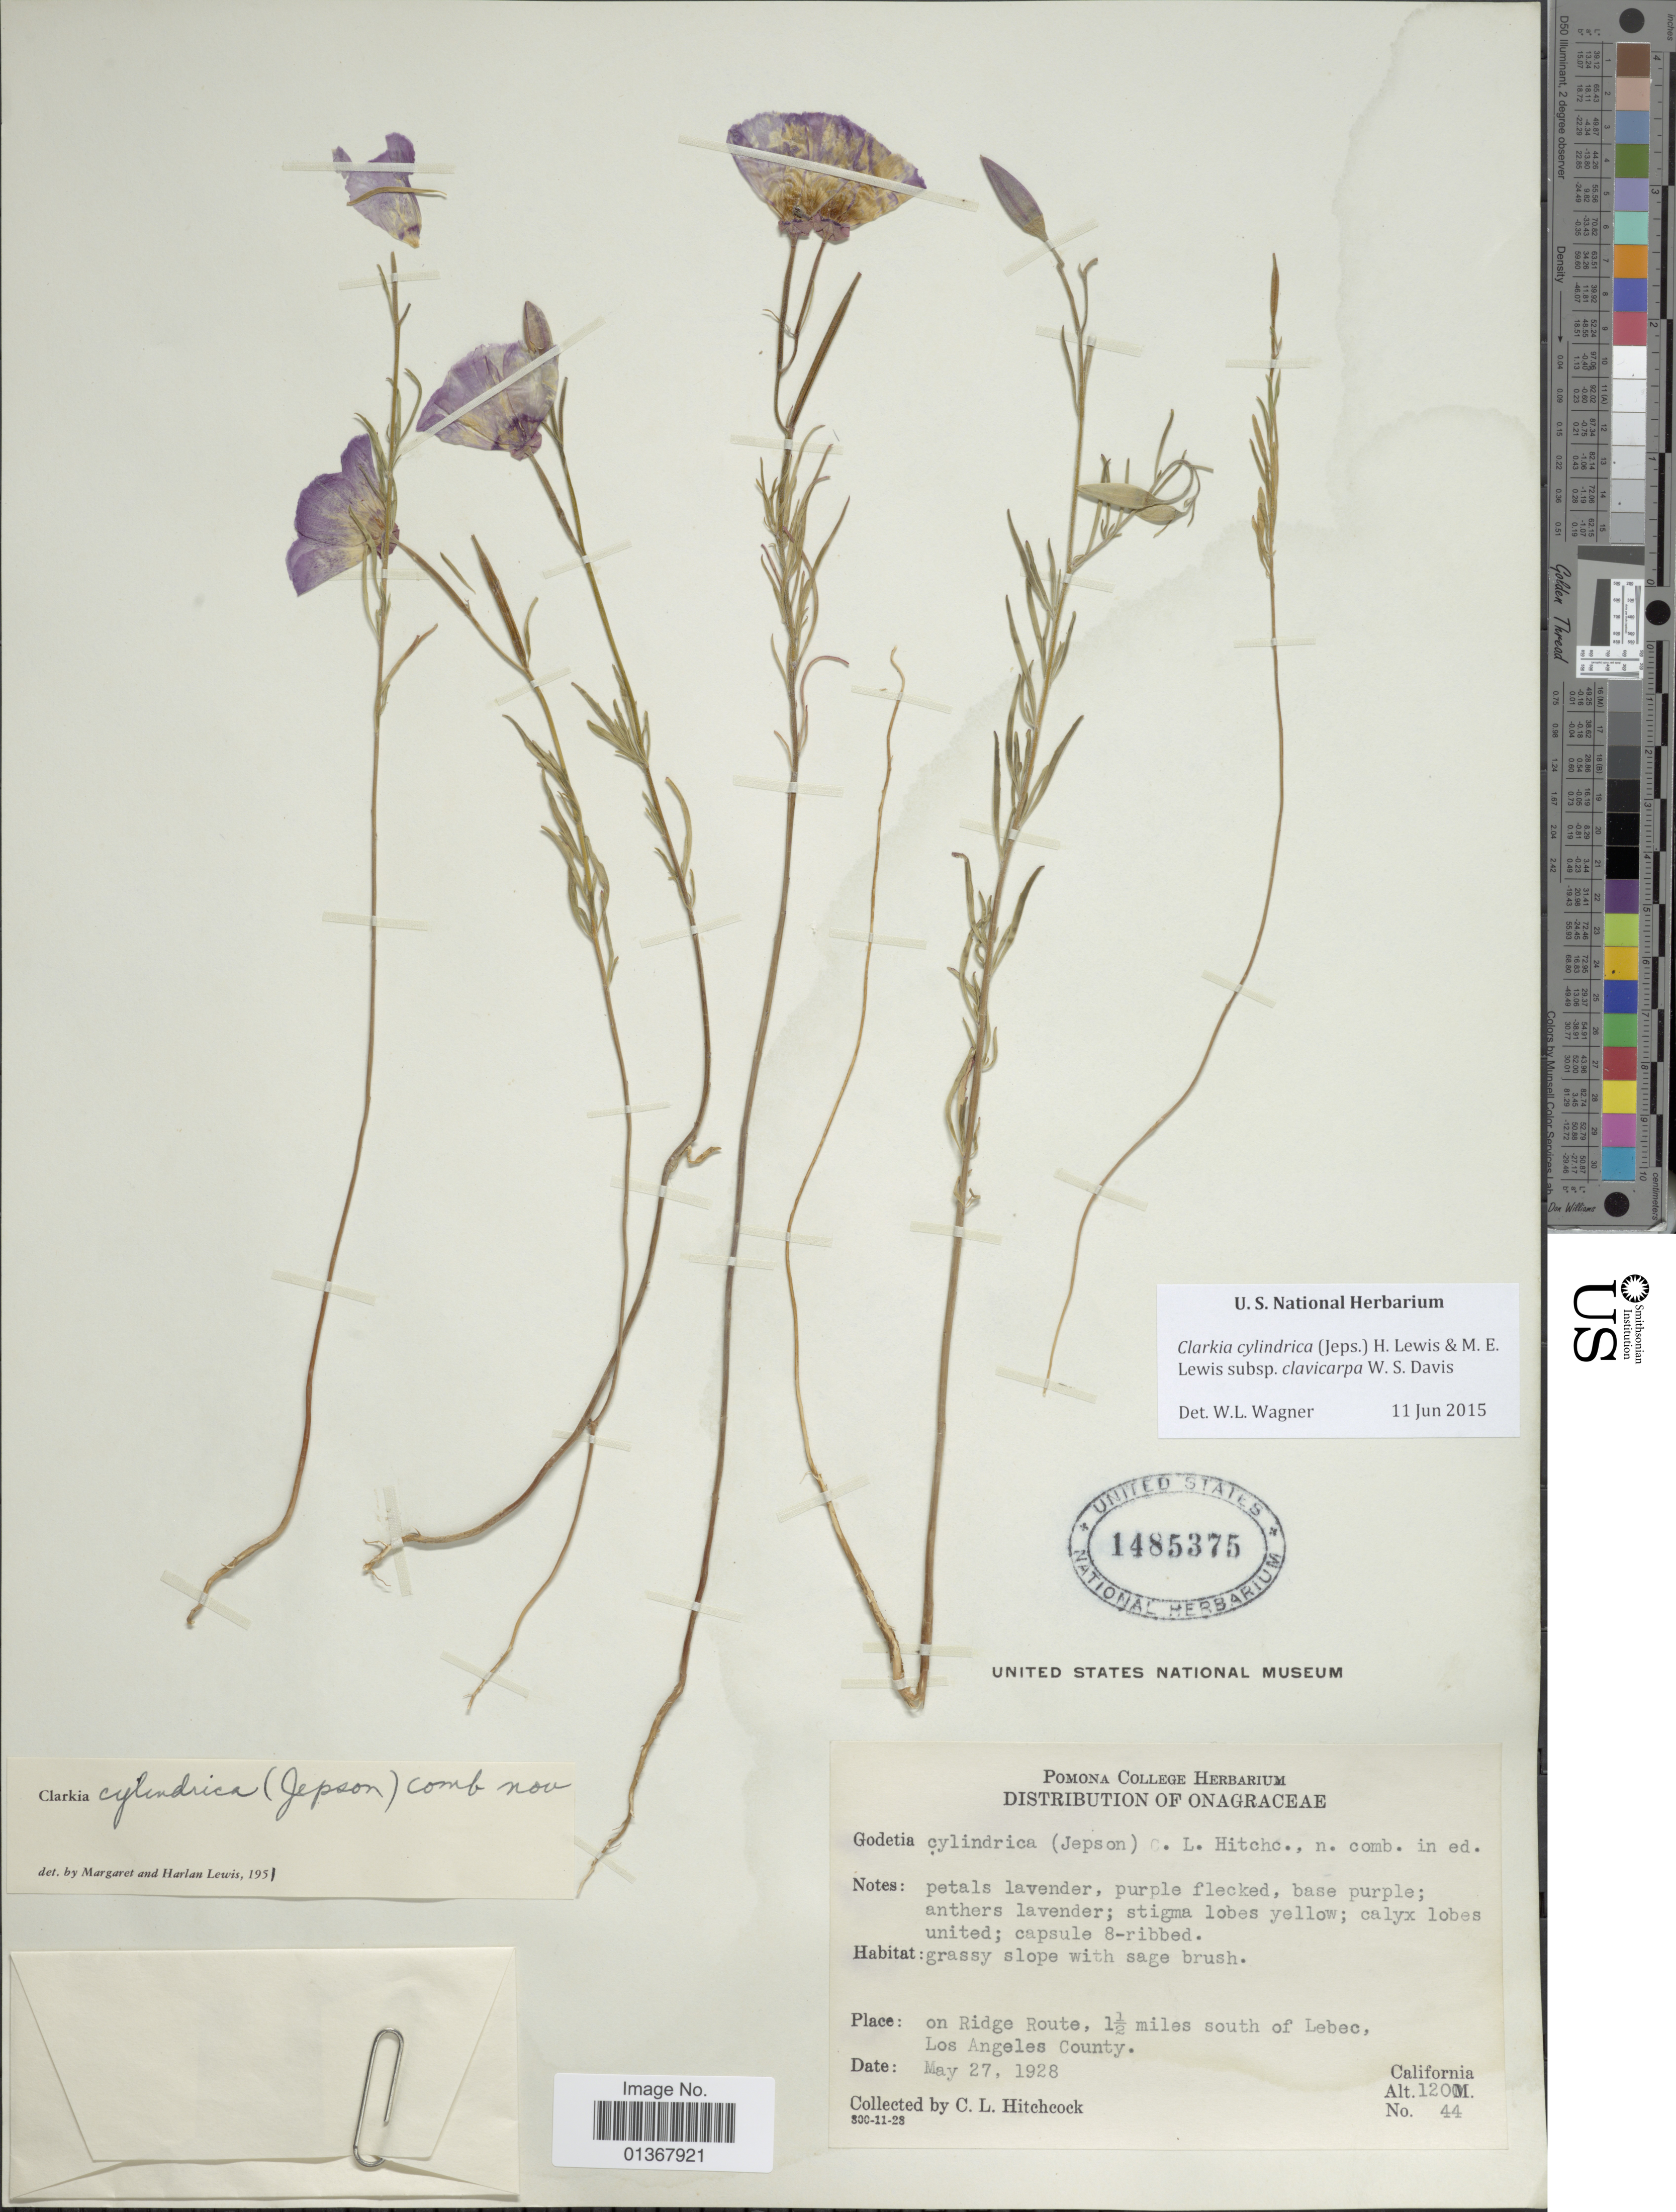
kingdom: Plantae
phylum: Tracheophyta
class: Magnoliopsida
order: Myrtales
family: Onagraceae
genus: Clarkia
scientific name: Clarkia cylindrica subsp. clavicarpa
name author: W.S. Davis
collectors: C. L. Hitchcock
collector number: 44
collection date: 1928-05-27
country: United States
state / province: California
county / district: Los Angeles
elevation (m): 120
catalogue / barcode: US 1485375